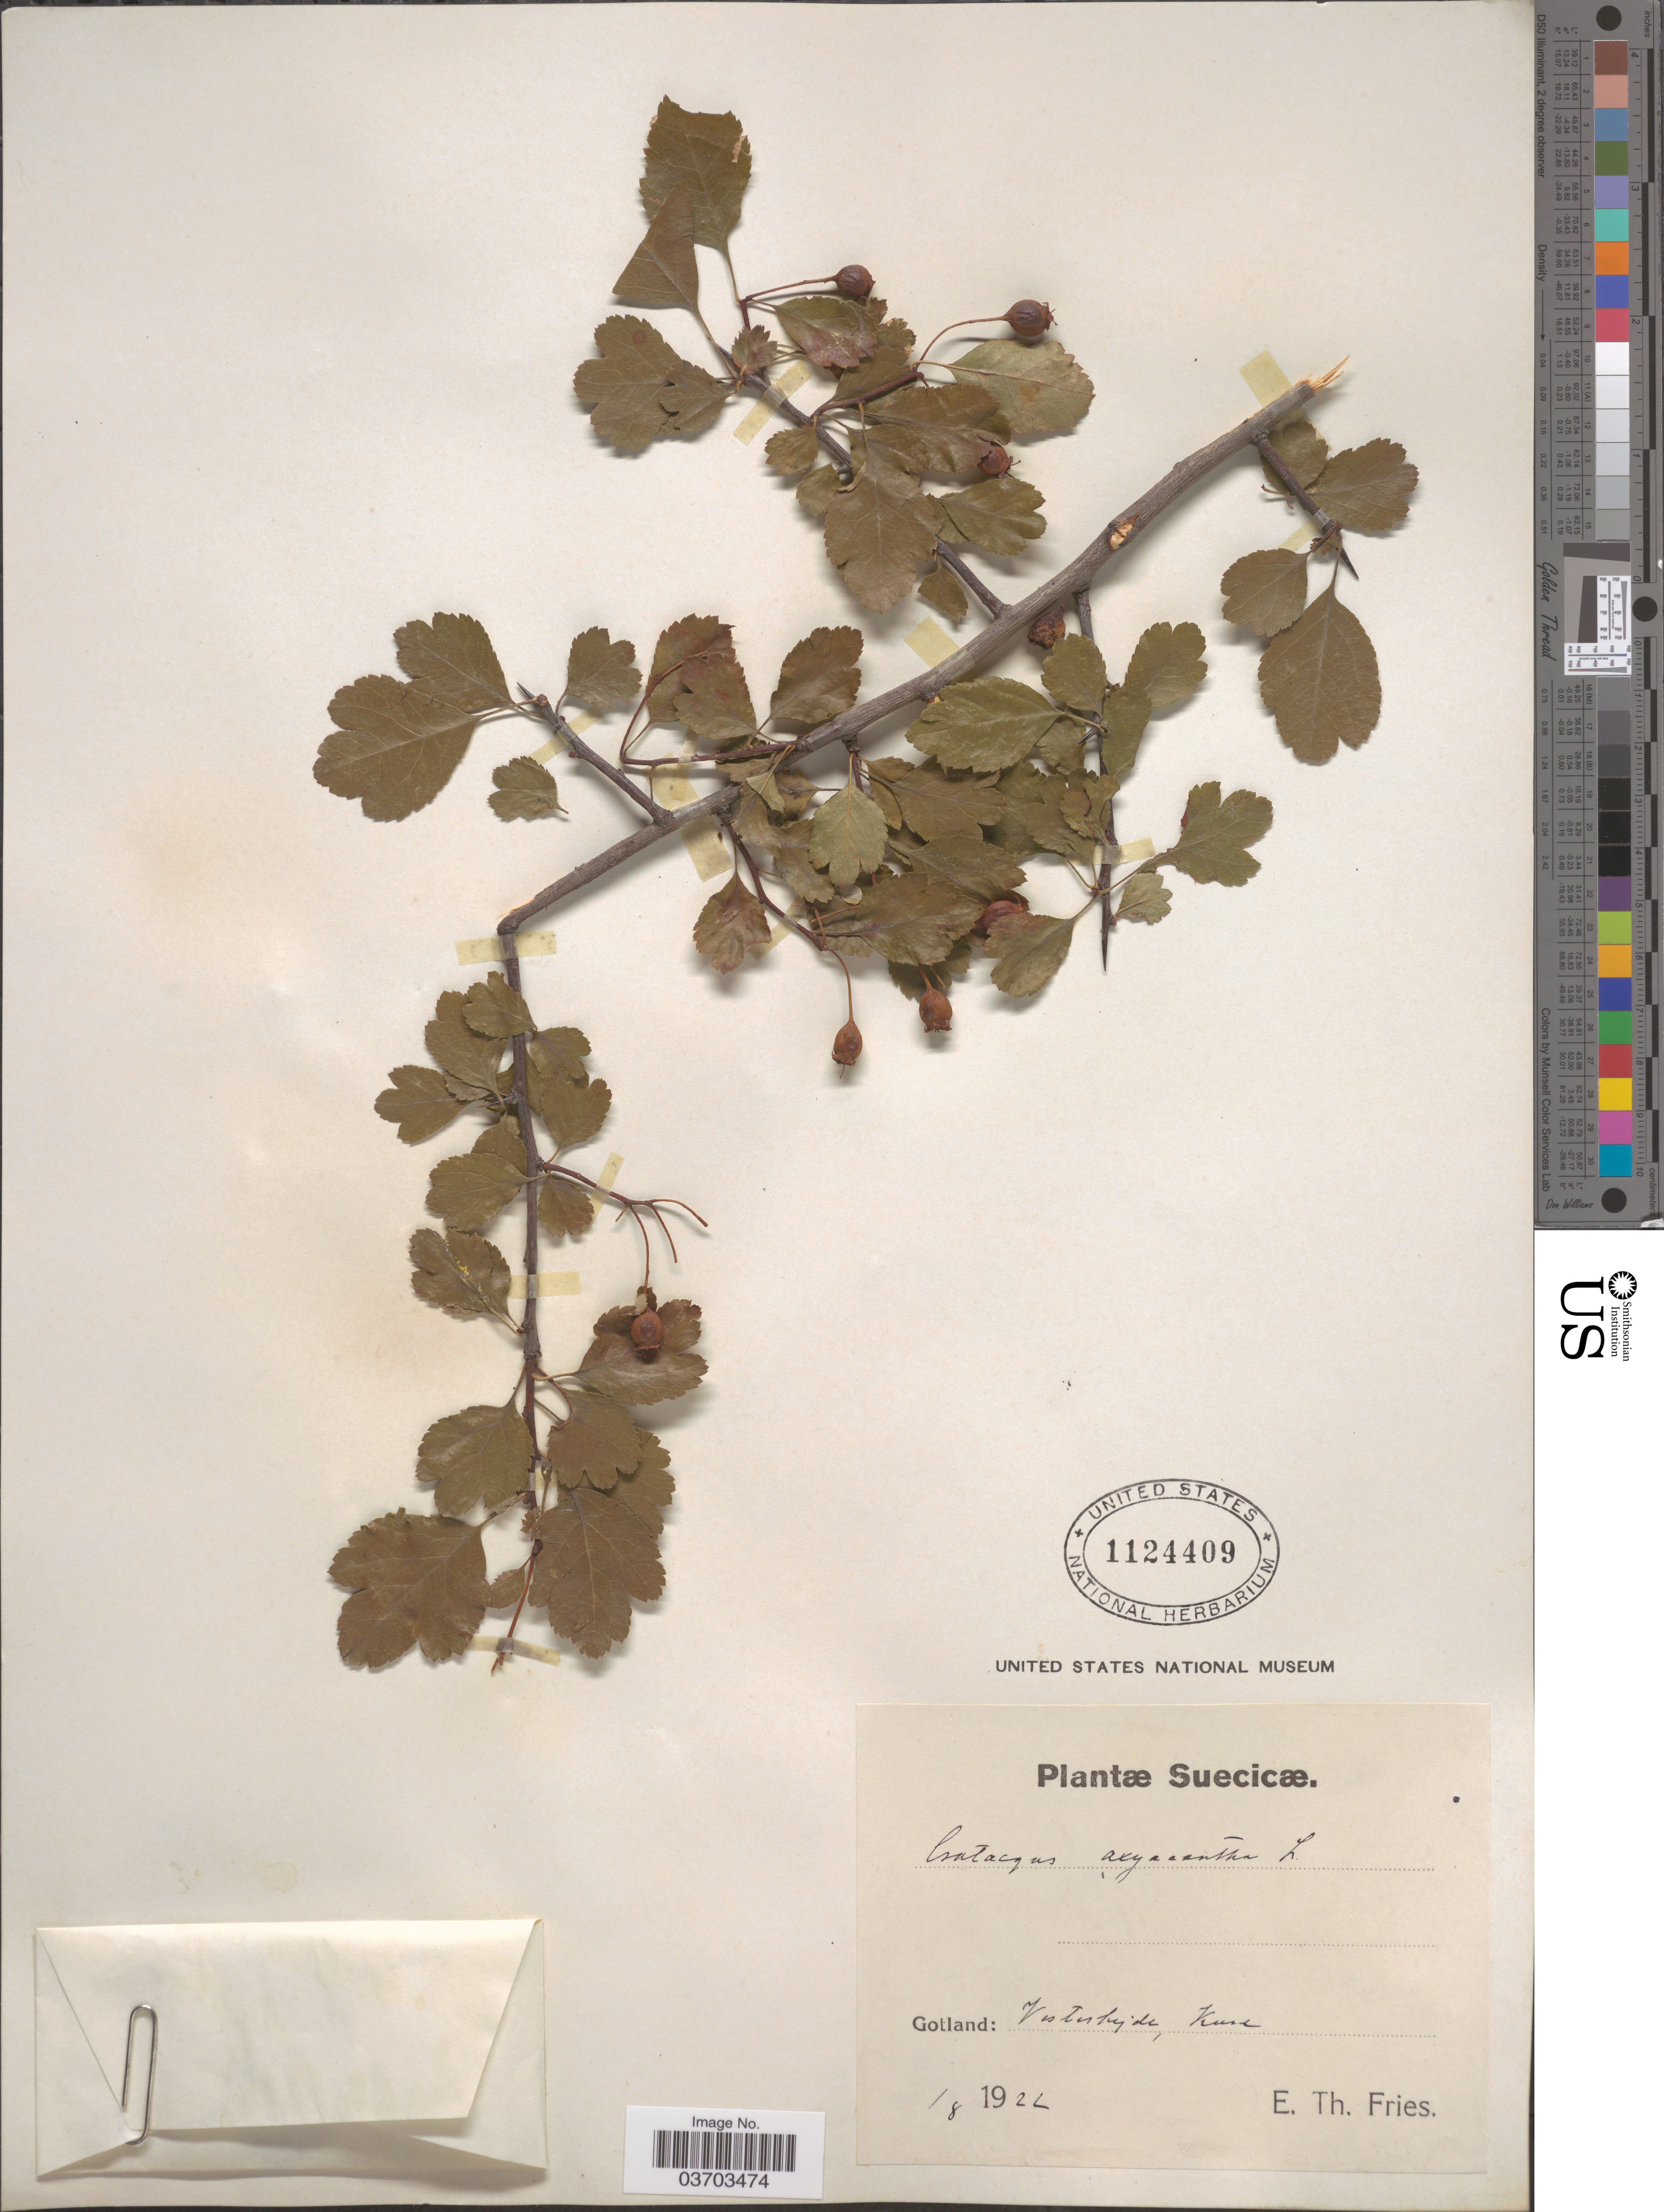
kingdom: Plantae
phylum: Tracheophyta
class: Magnoliopsida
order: Rosales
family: Rosaceae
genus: Crataegus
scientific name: Crataegus rhipidophylla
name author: Gand.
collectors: E. Fries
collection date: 1922-08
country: Sweden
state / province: Gotland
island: Gotland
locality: Suecicæ. Gotland: Vesterhejde, Kuse.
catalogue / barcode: US 1124409